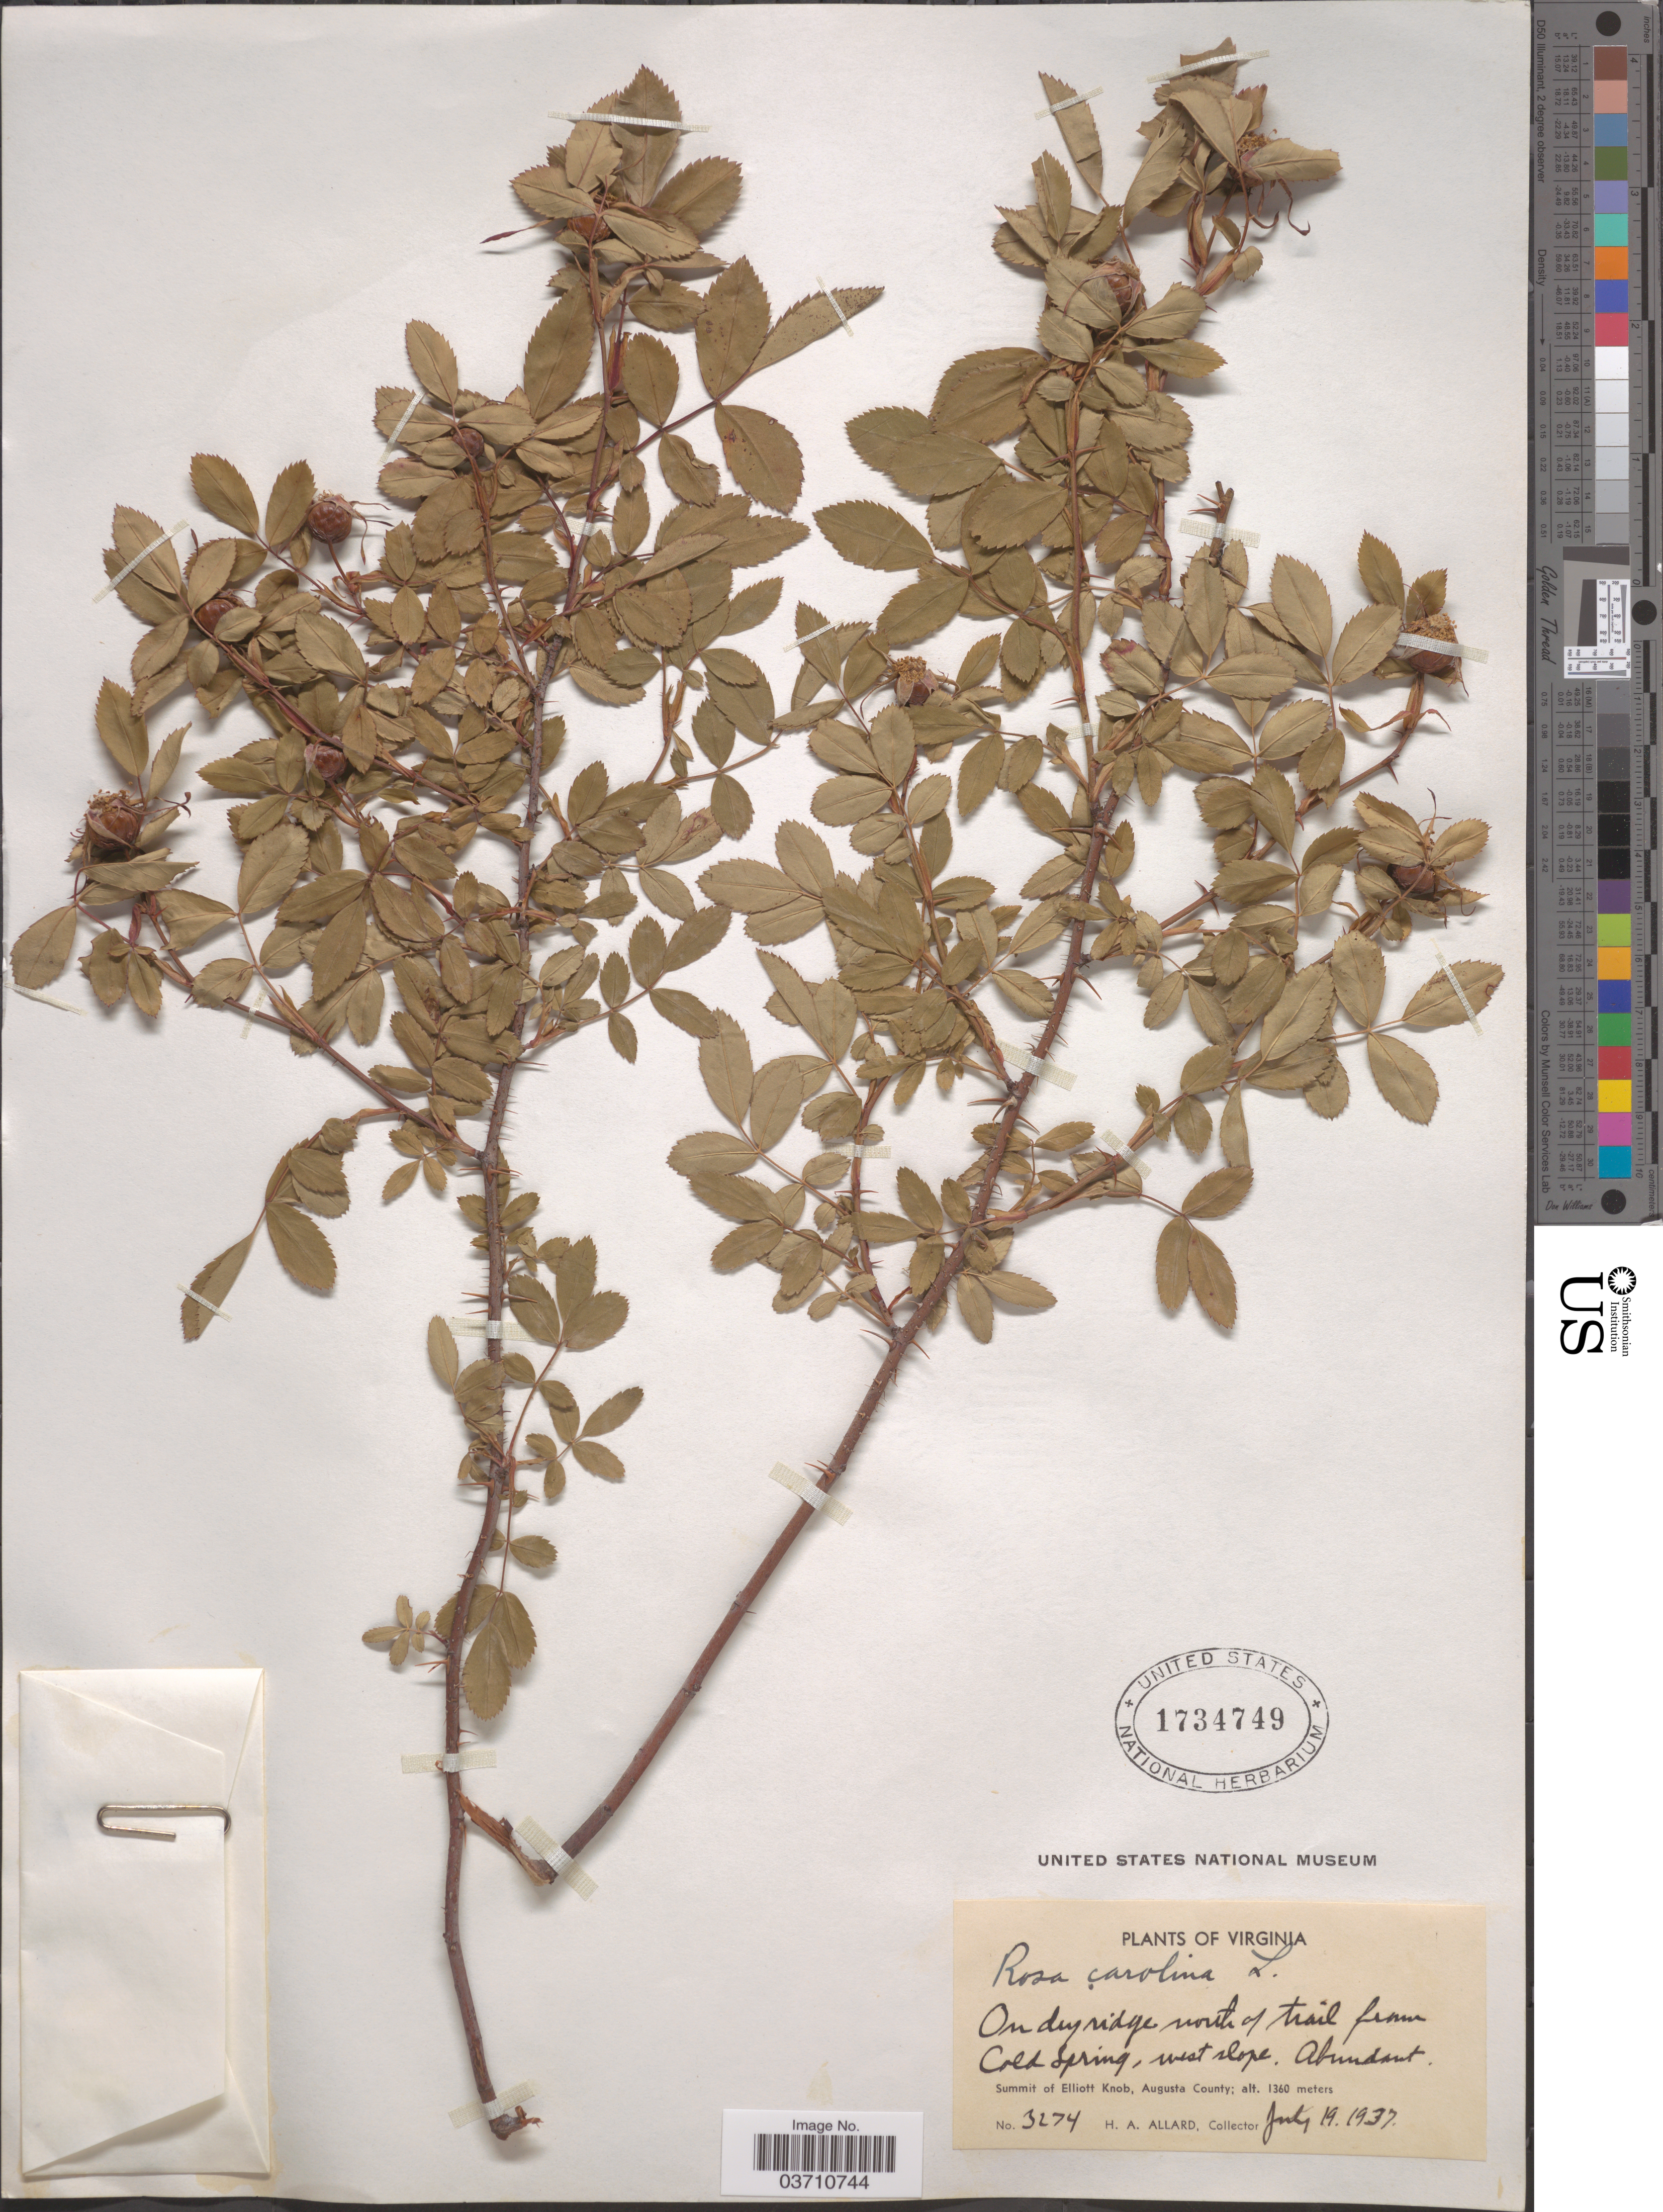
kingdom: Plantae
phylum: Tracheophyta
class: Magnoliopsida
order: Rosales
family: Rosaceae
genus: Rosa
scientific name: Rosa carolina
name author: L.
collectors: H. A. Allard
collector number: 3274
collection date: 1937-07-19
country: United States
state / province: Virginia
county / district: Augusta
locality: On dry ridge north of trail from Cold Spring, west slope. Summit of Elliott Knob, Augusta County.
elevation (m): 1360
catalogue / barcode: US 1734749